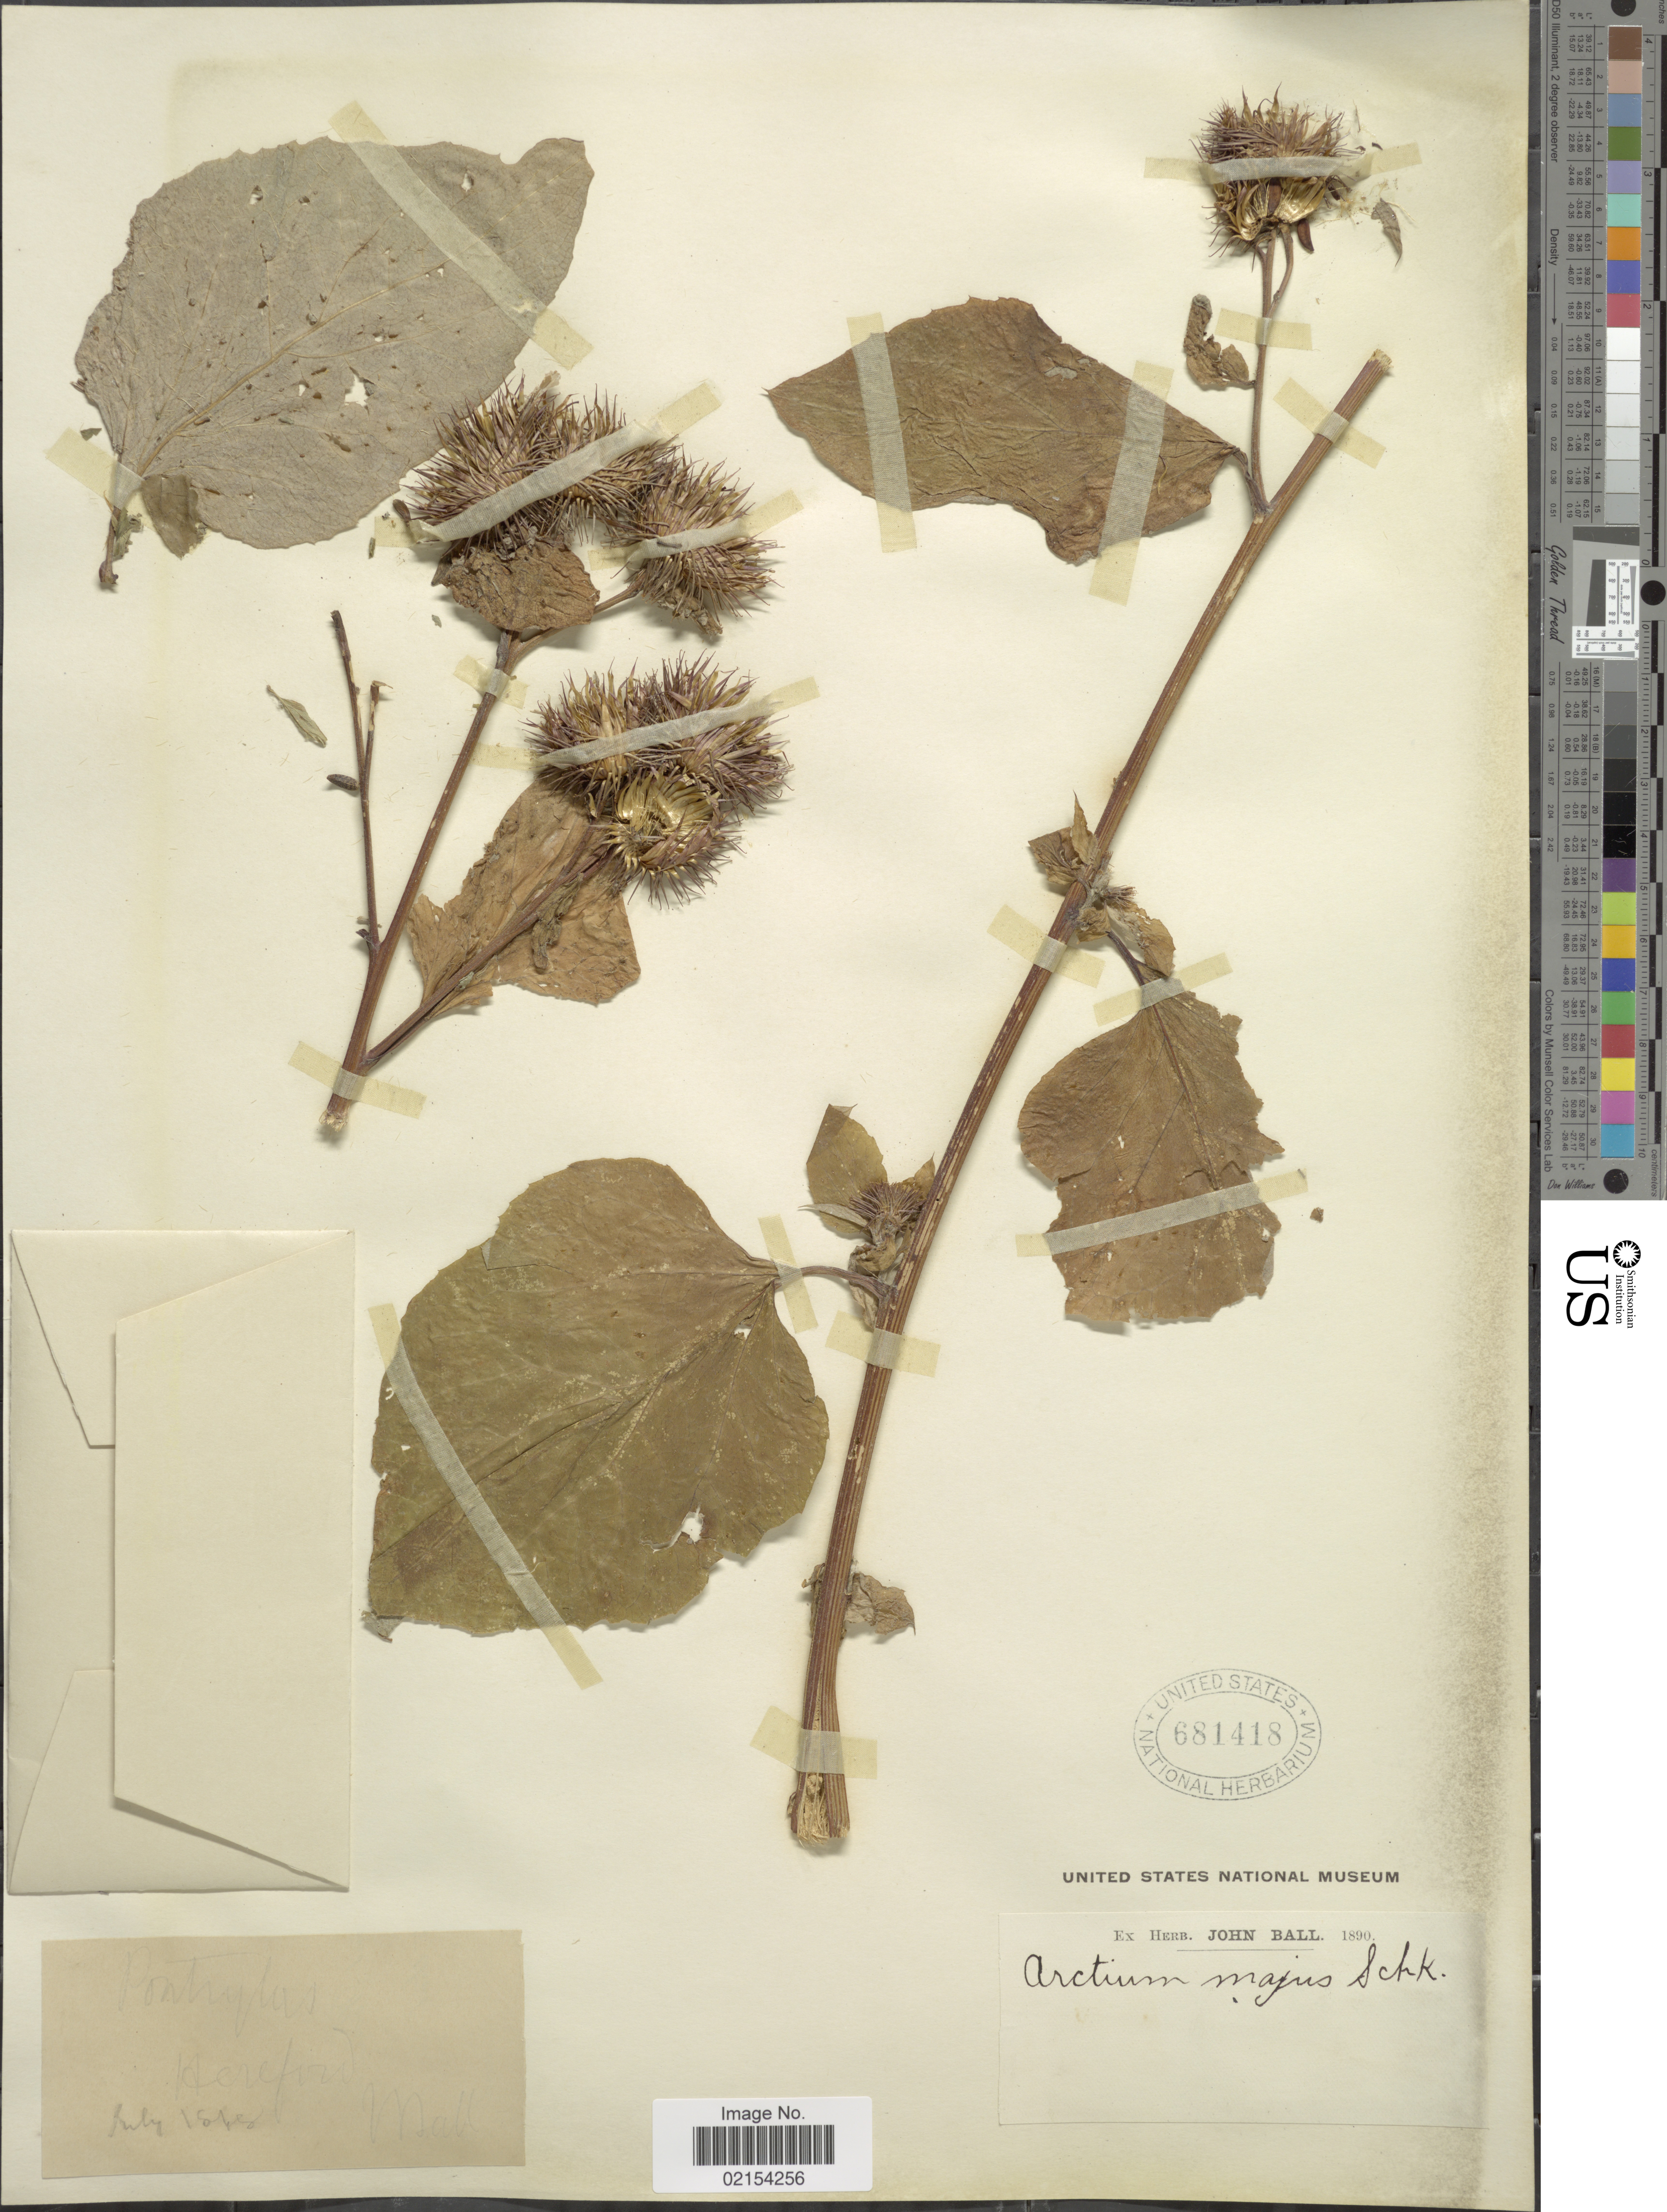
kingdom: Plantae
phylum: Tracheophyta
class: Magnoliopsida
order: Asterales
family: Asteraceae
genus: Arctium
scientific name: Arctium lappa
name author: L.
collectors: J. Ball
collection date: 1890-07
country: United Kingdom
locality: Hereford. Great Britain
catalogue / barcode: US 671418